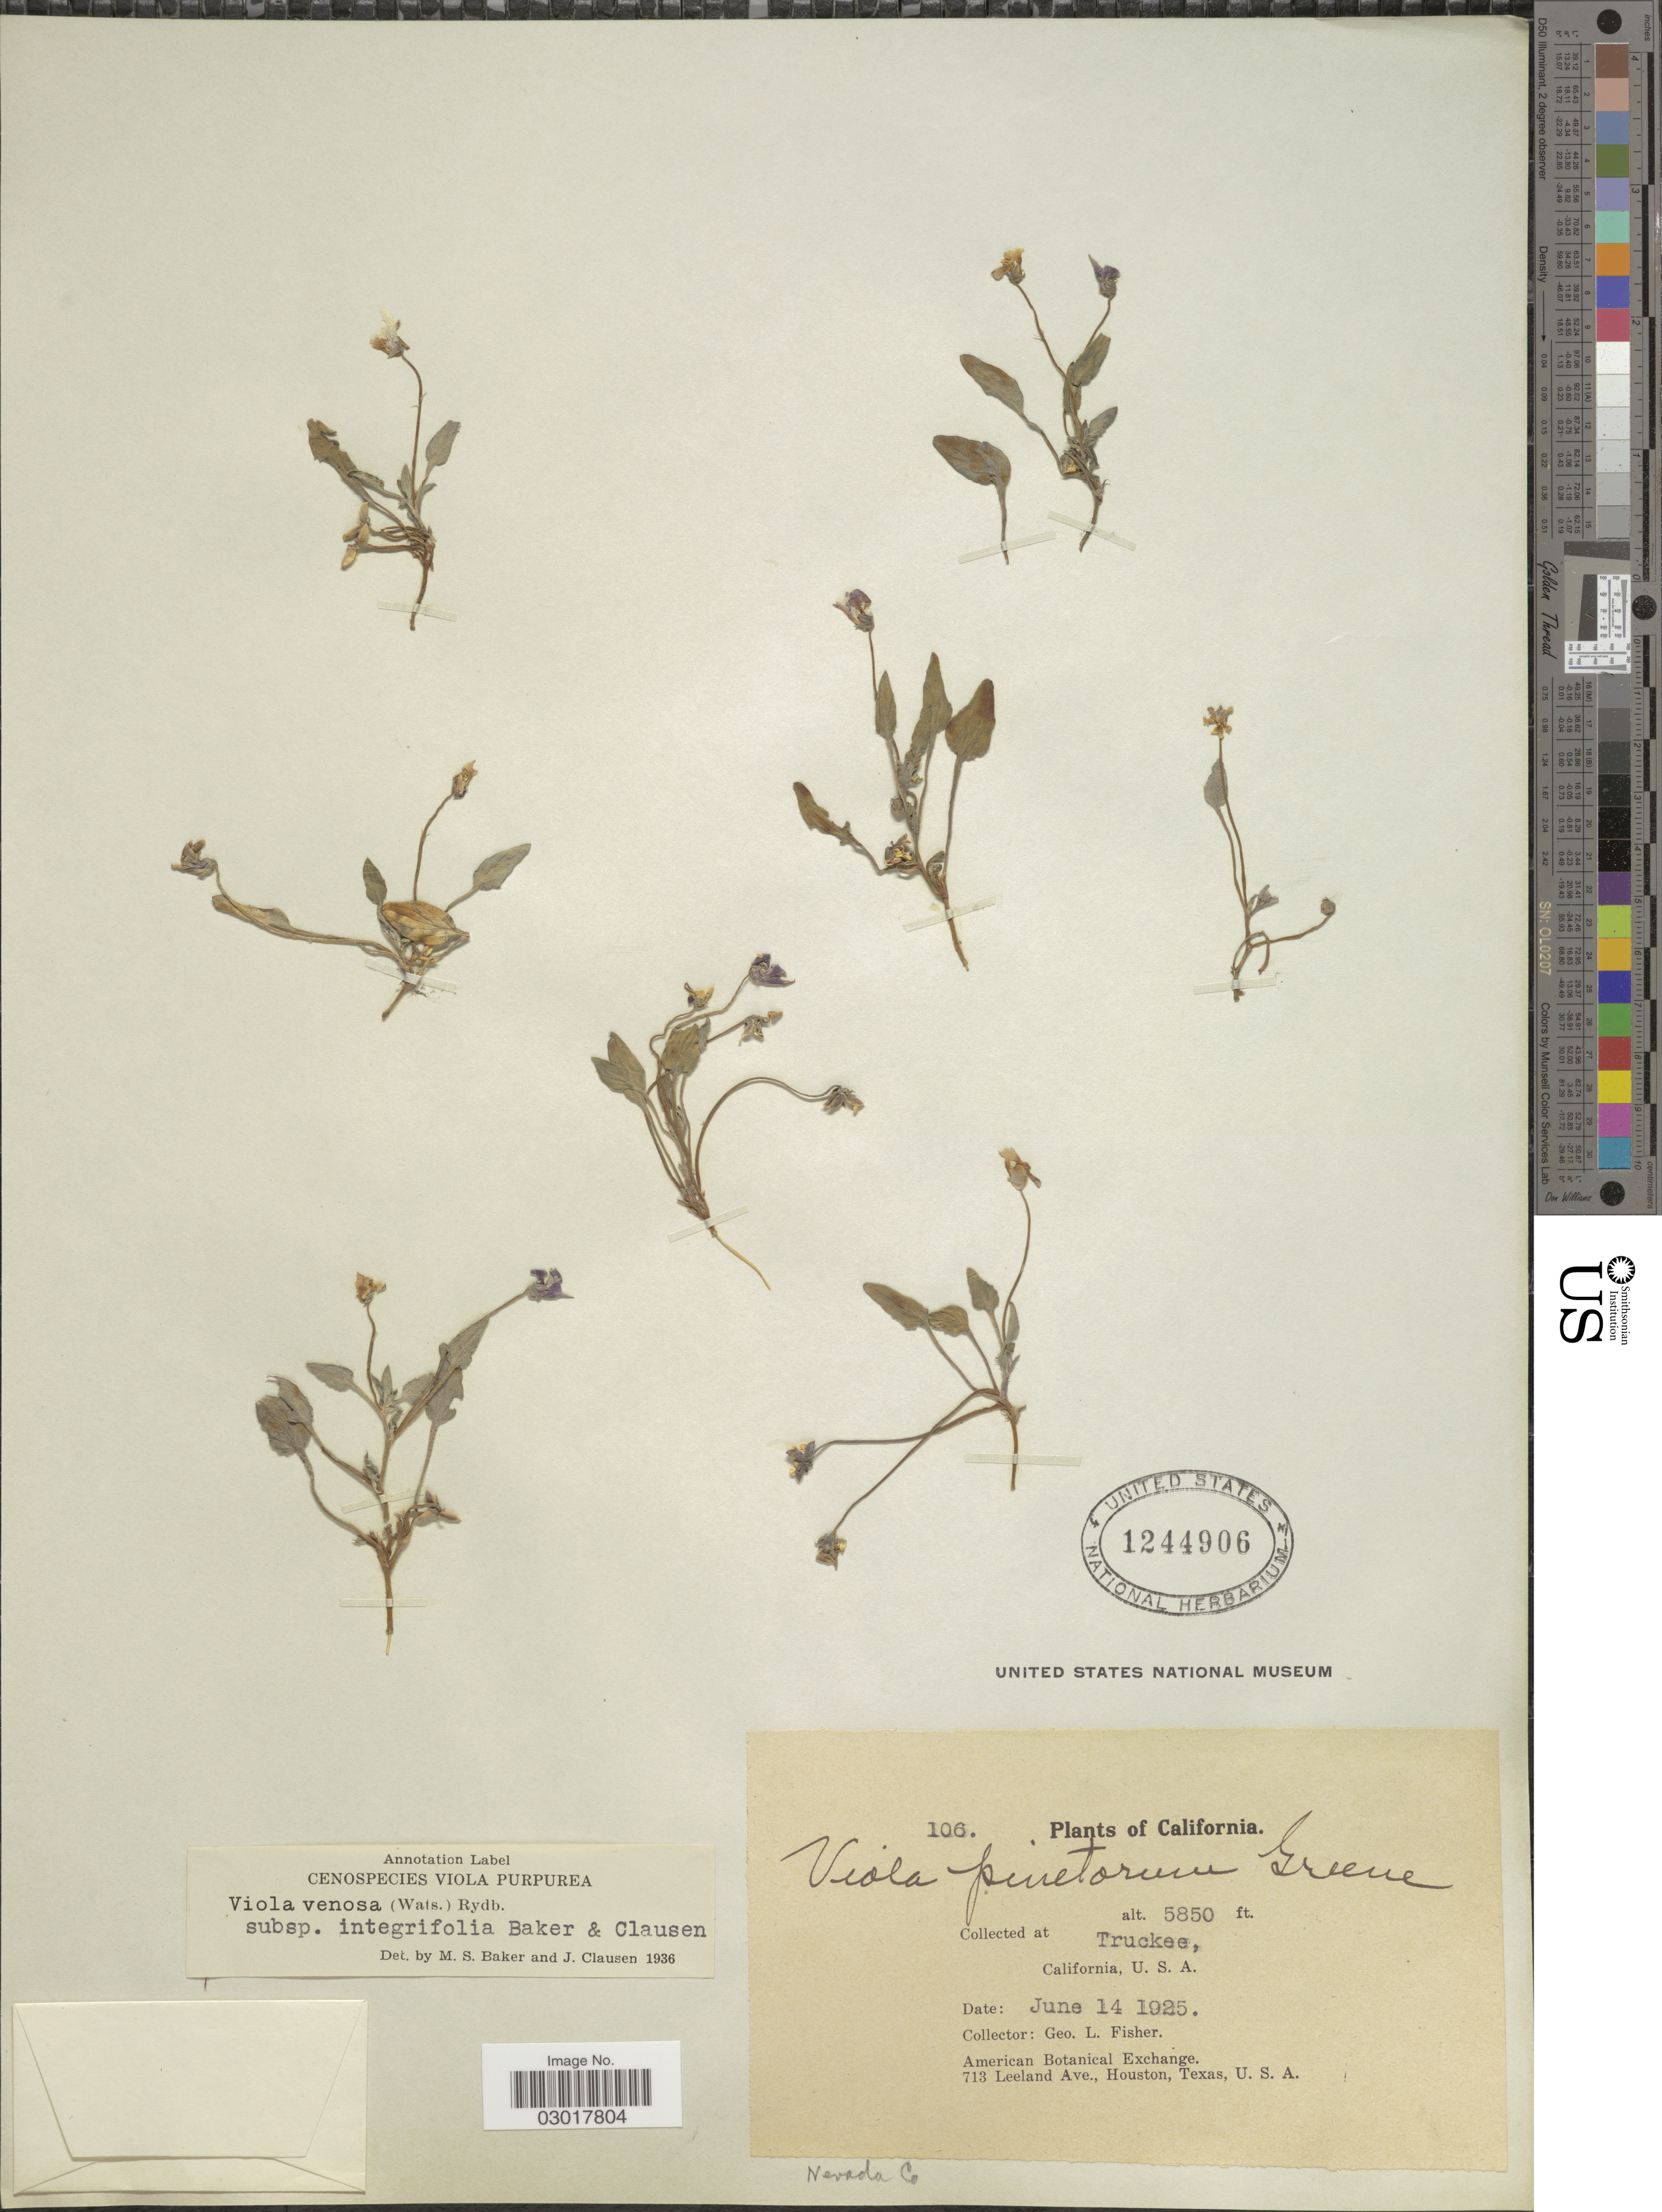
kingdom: Plantae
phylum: Tracheophyta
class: Magnoliopsida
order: Malpighiales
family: Violaceae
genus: Viola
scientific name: Viola venosa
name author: (S. Watson) Rydb.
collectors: G. L. Fisher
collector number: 106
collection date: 1925-06-14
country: United States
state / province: California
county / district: Nevada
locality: Truckee. Nevada Co.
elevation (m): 1783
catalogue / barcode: US 1244906